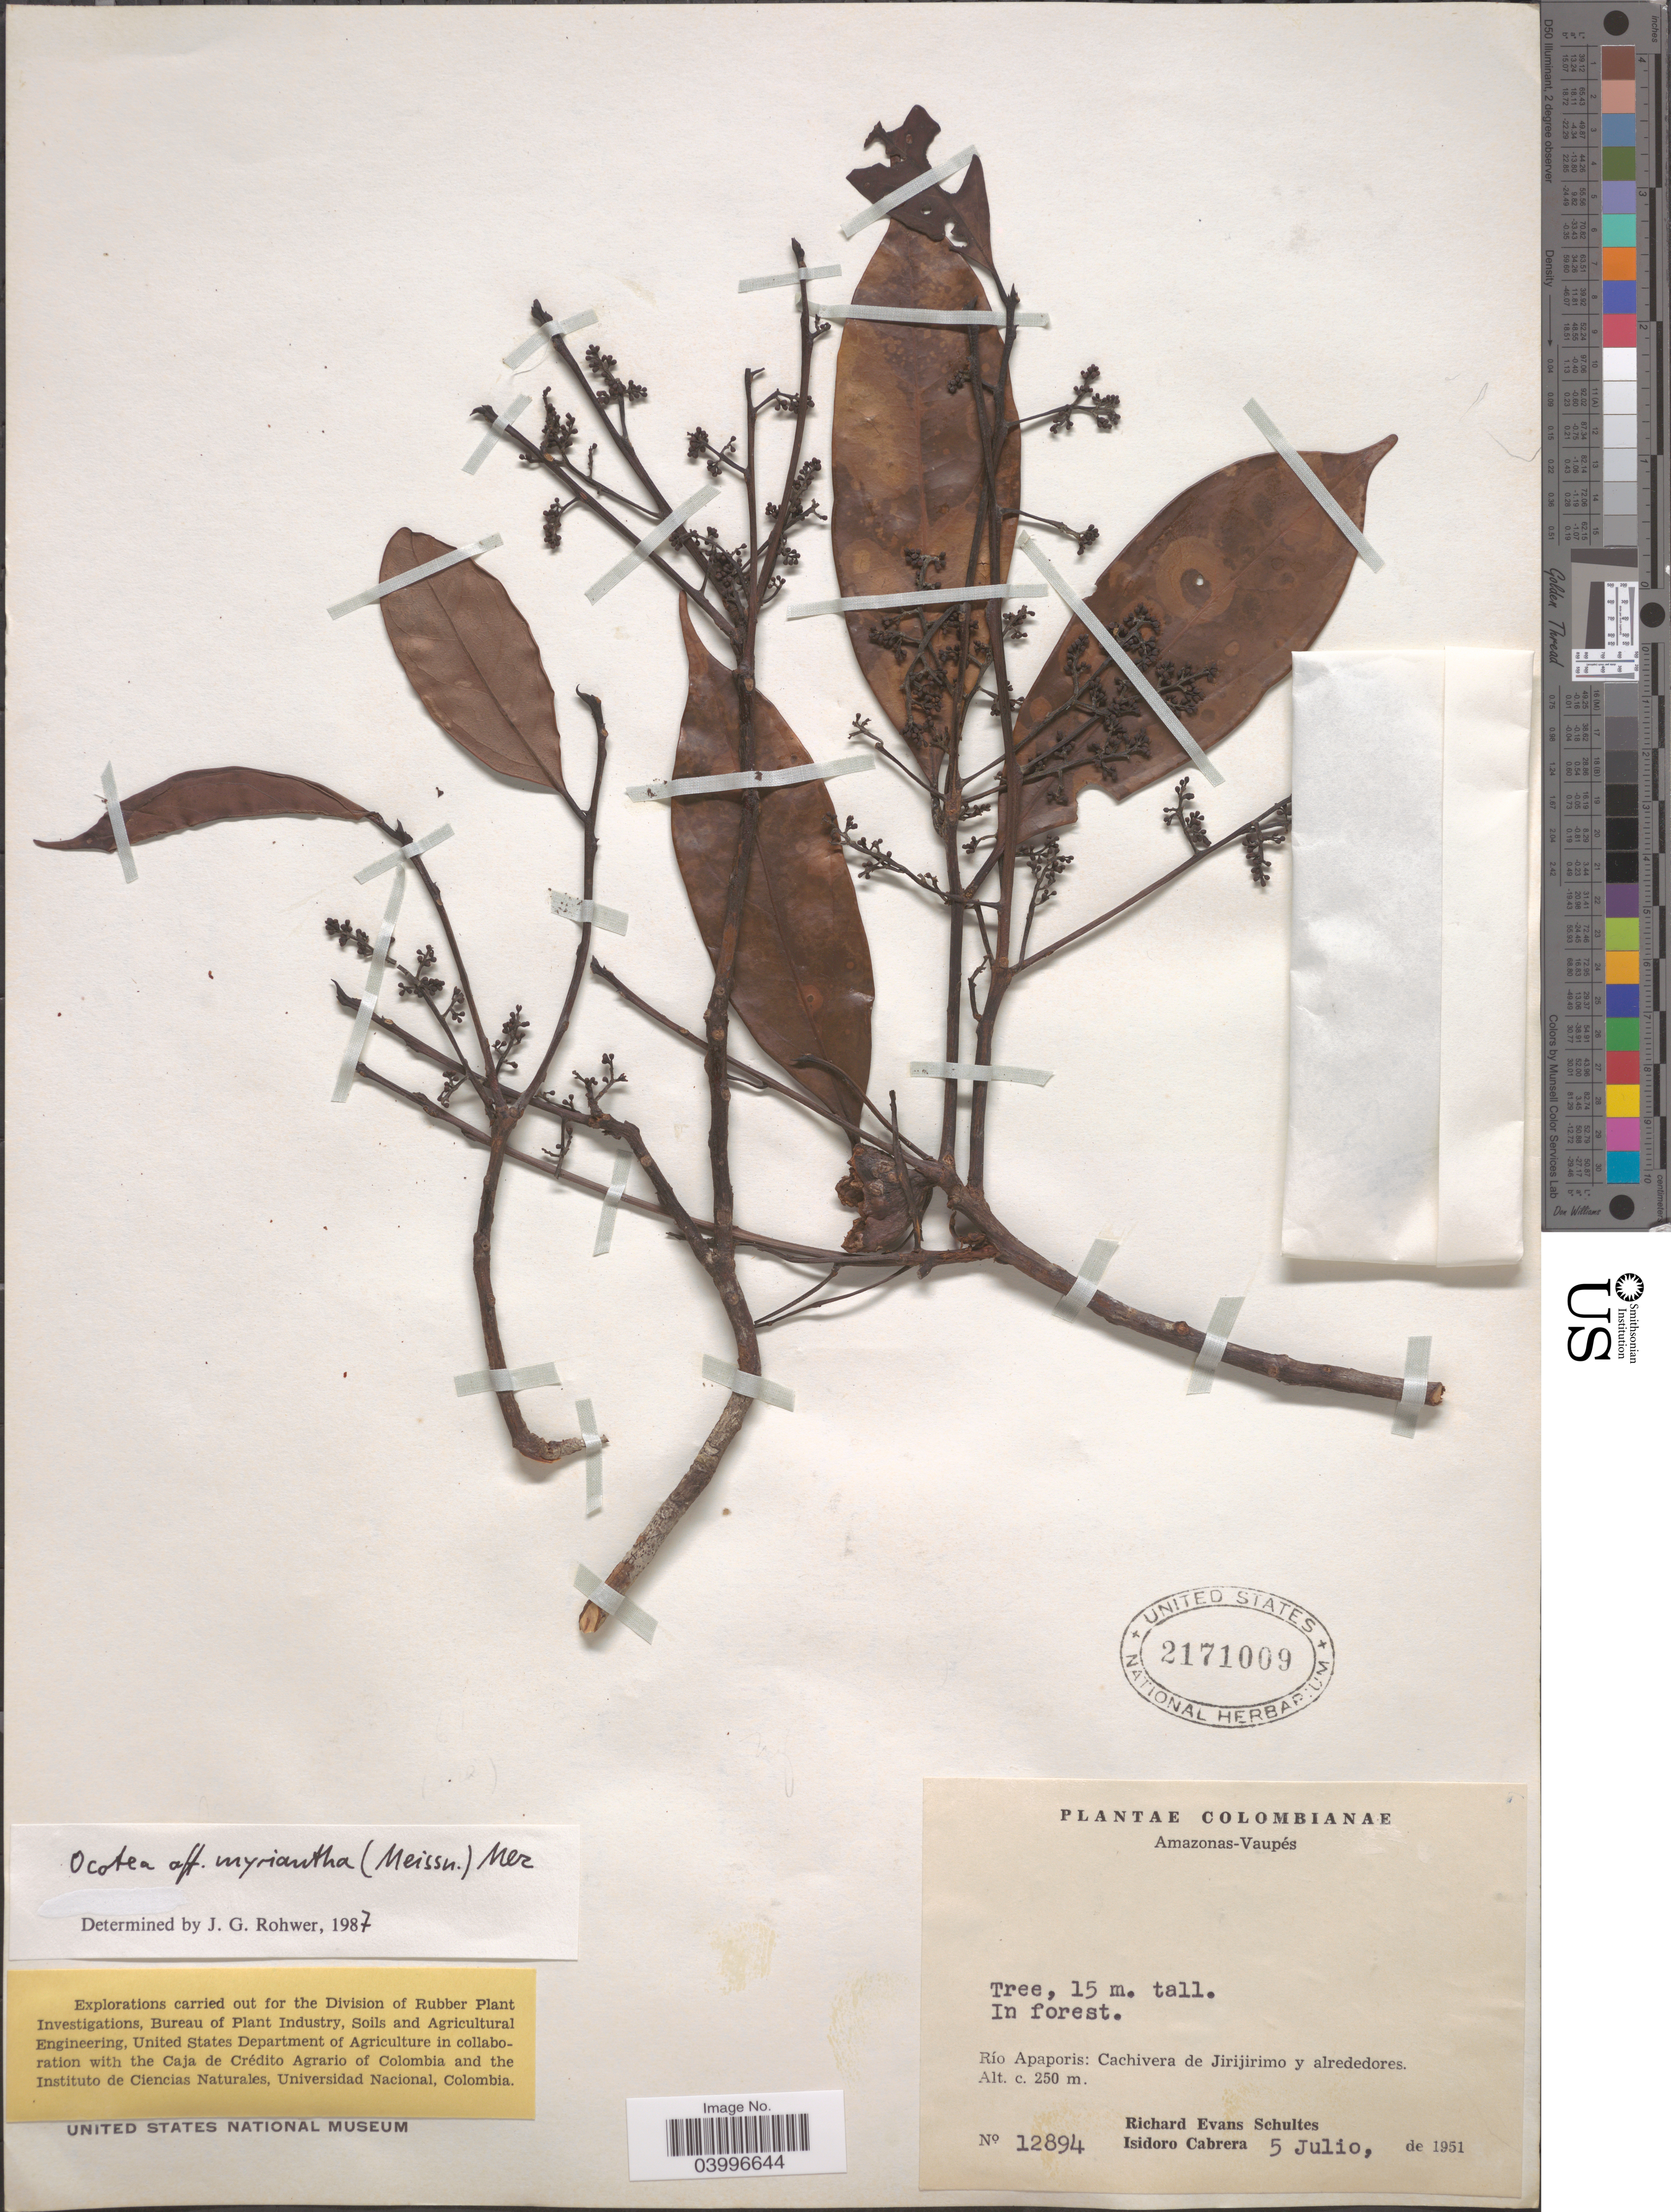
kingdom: Plantae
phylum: Tracheophyta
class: Magnoliopsida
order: Laurales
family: Lauraceae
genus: Ocotea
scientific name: Ocotea myriantha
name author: (Meisn.) Mez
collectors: R. E. Schultes & I. Cabrera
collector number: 12894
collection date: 1951-07-05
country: Colombia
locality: Amazonas-Vaupés. Río Apaporis: Cachiveras de Jirijirimo y alrededores.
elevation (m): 250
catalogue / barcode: US 2171009